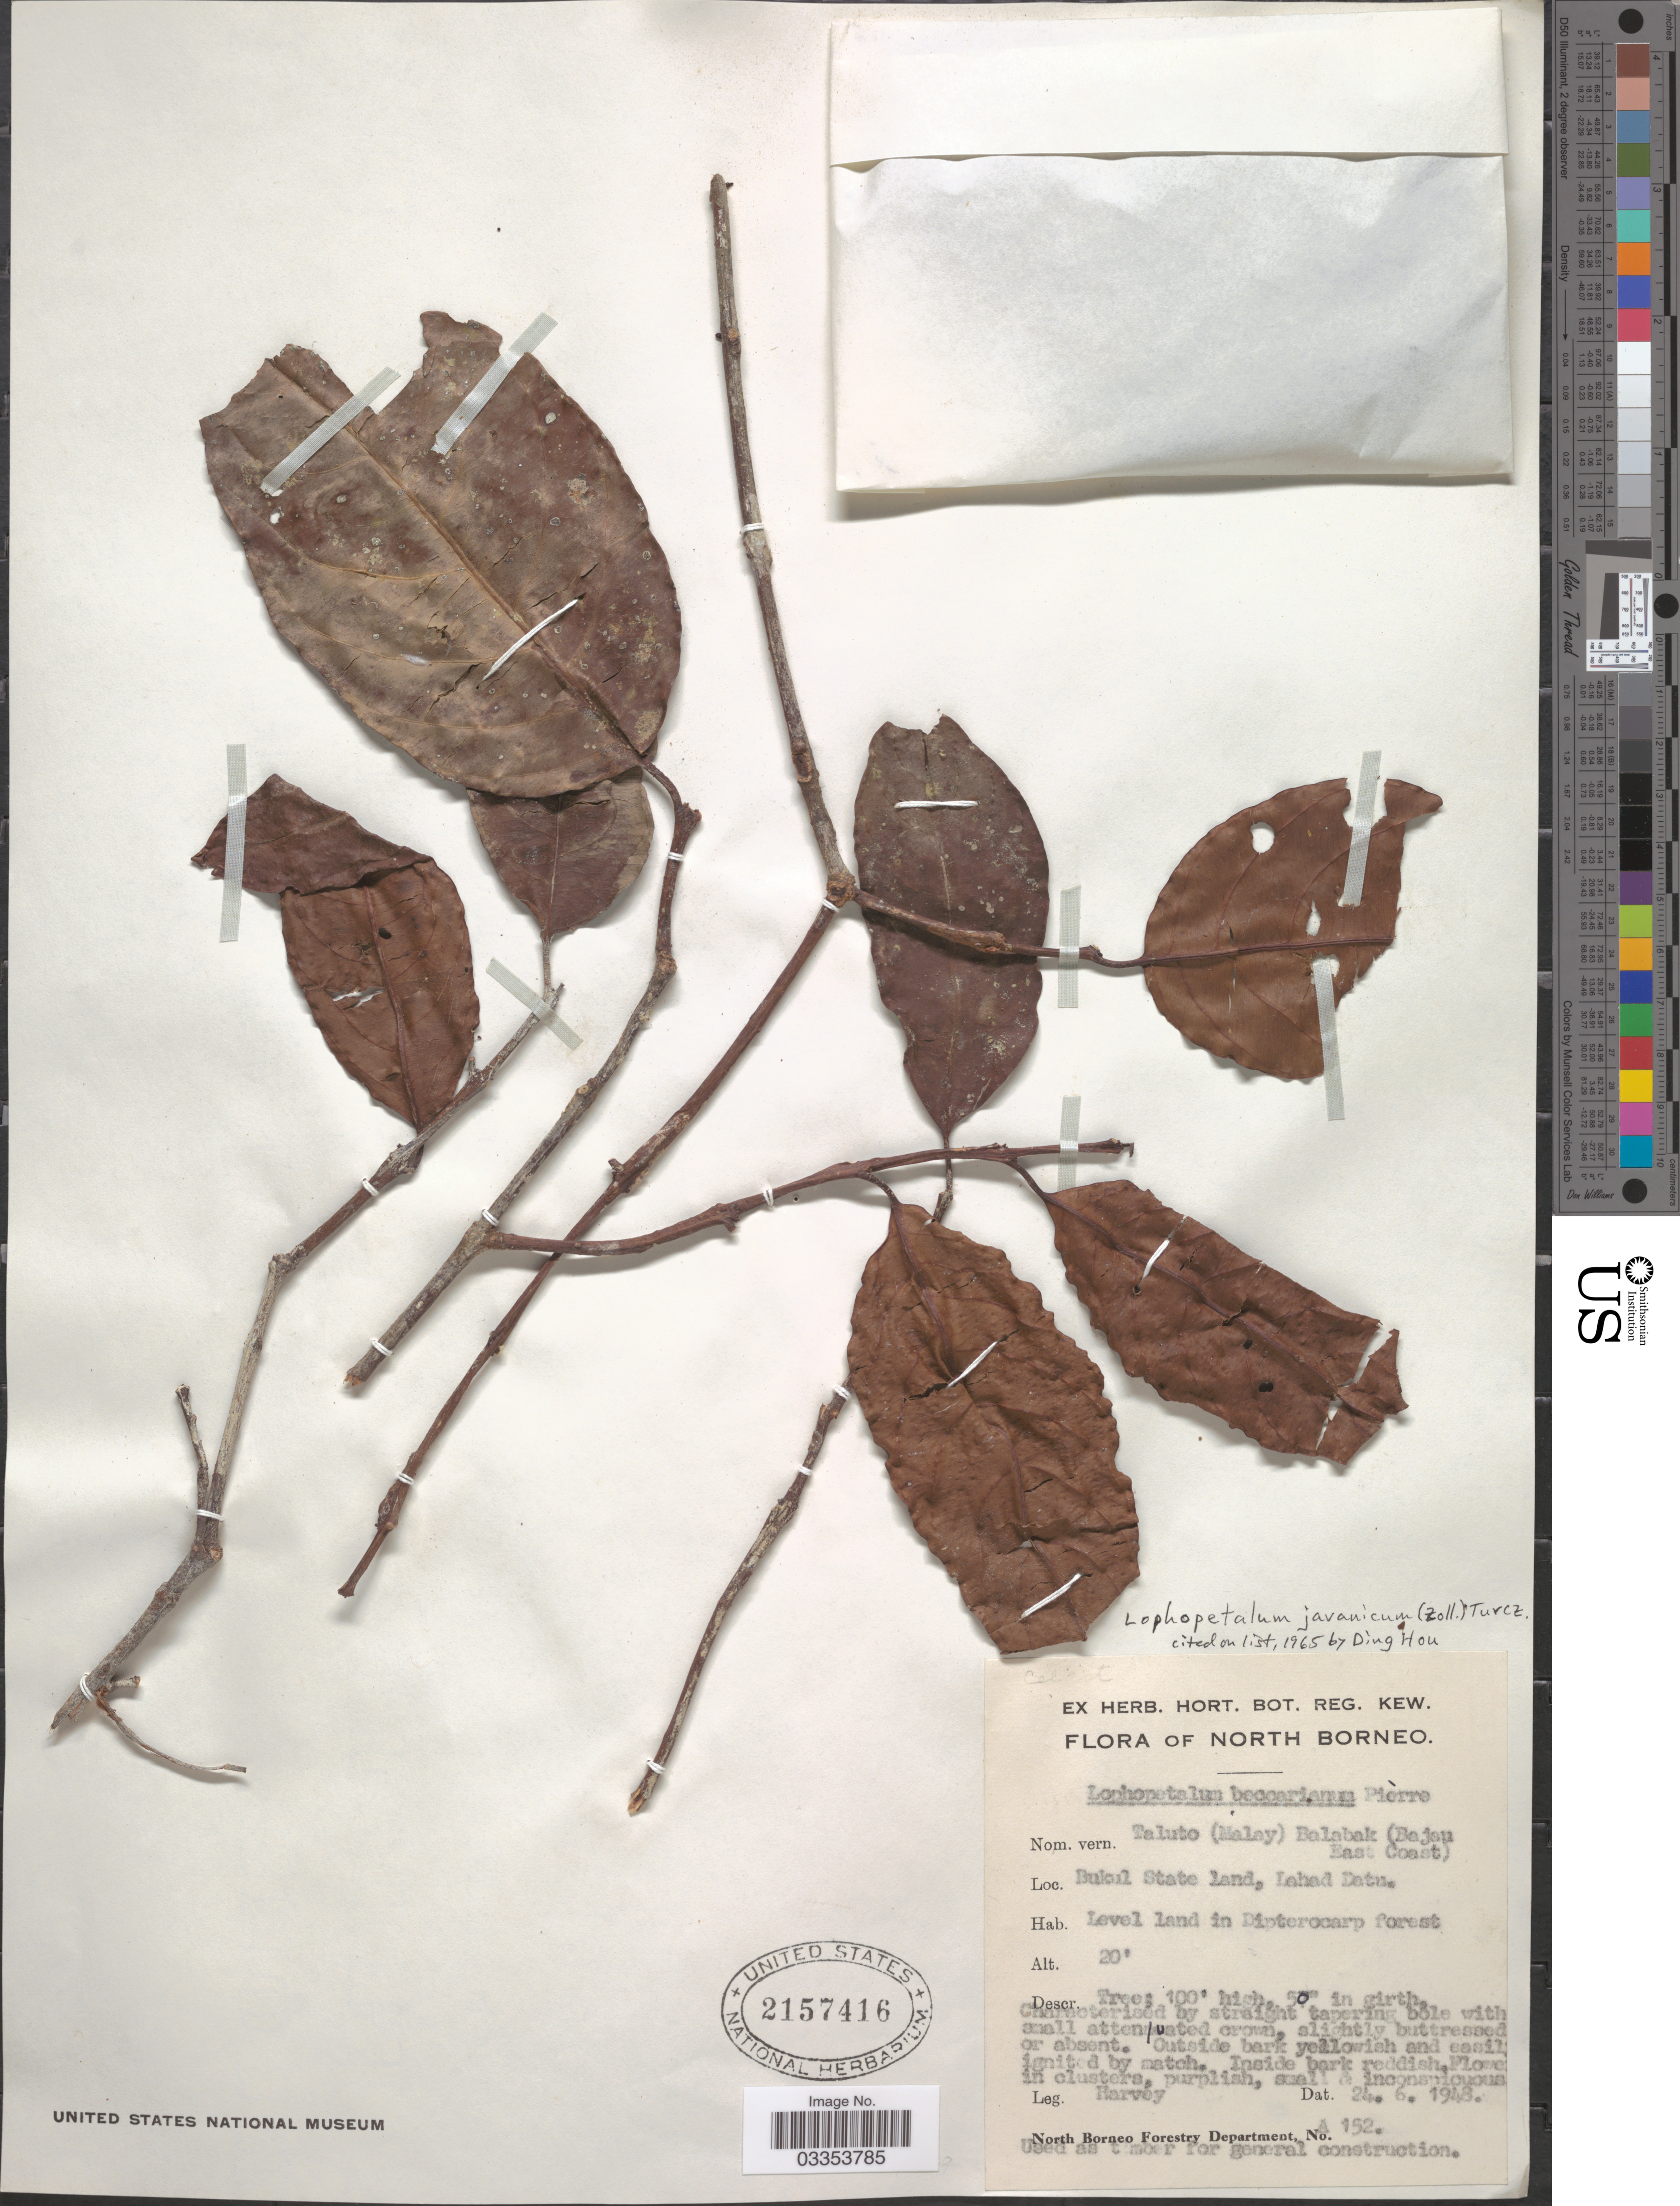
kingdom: Plantae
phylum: Tracheophyta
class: Magnoliopsida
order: Celastrales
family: Celastraceae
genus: Lophopetalum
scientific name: Lophopetalum javanicum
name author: (Zoll.) Turcz.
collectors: -. Harvey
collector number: A 152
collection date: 1948-06-24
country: Philippines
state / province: Mimaropa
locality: North Borneo. Taluto (Malay) Balabak (Bajau East Coast). Bulcul State land, Lahad Datu.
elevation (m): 6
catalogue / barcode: US 2157416